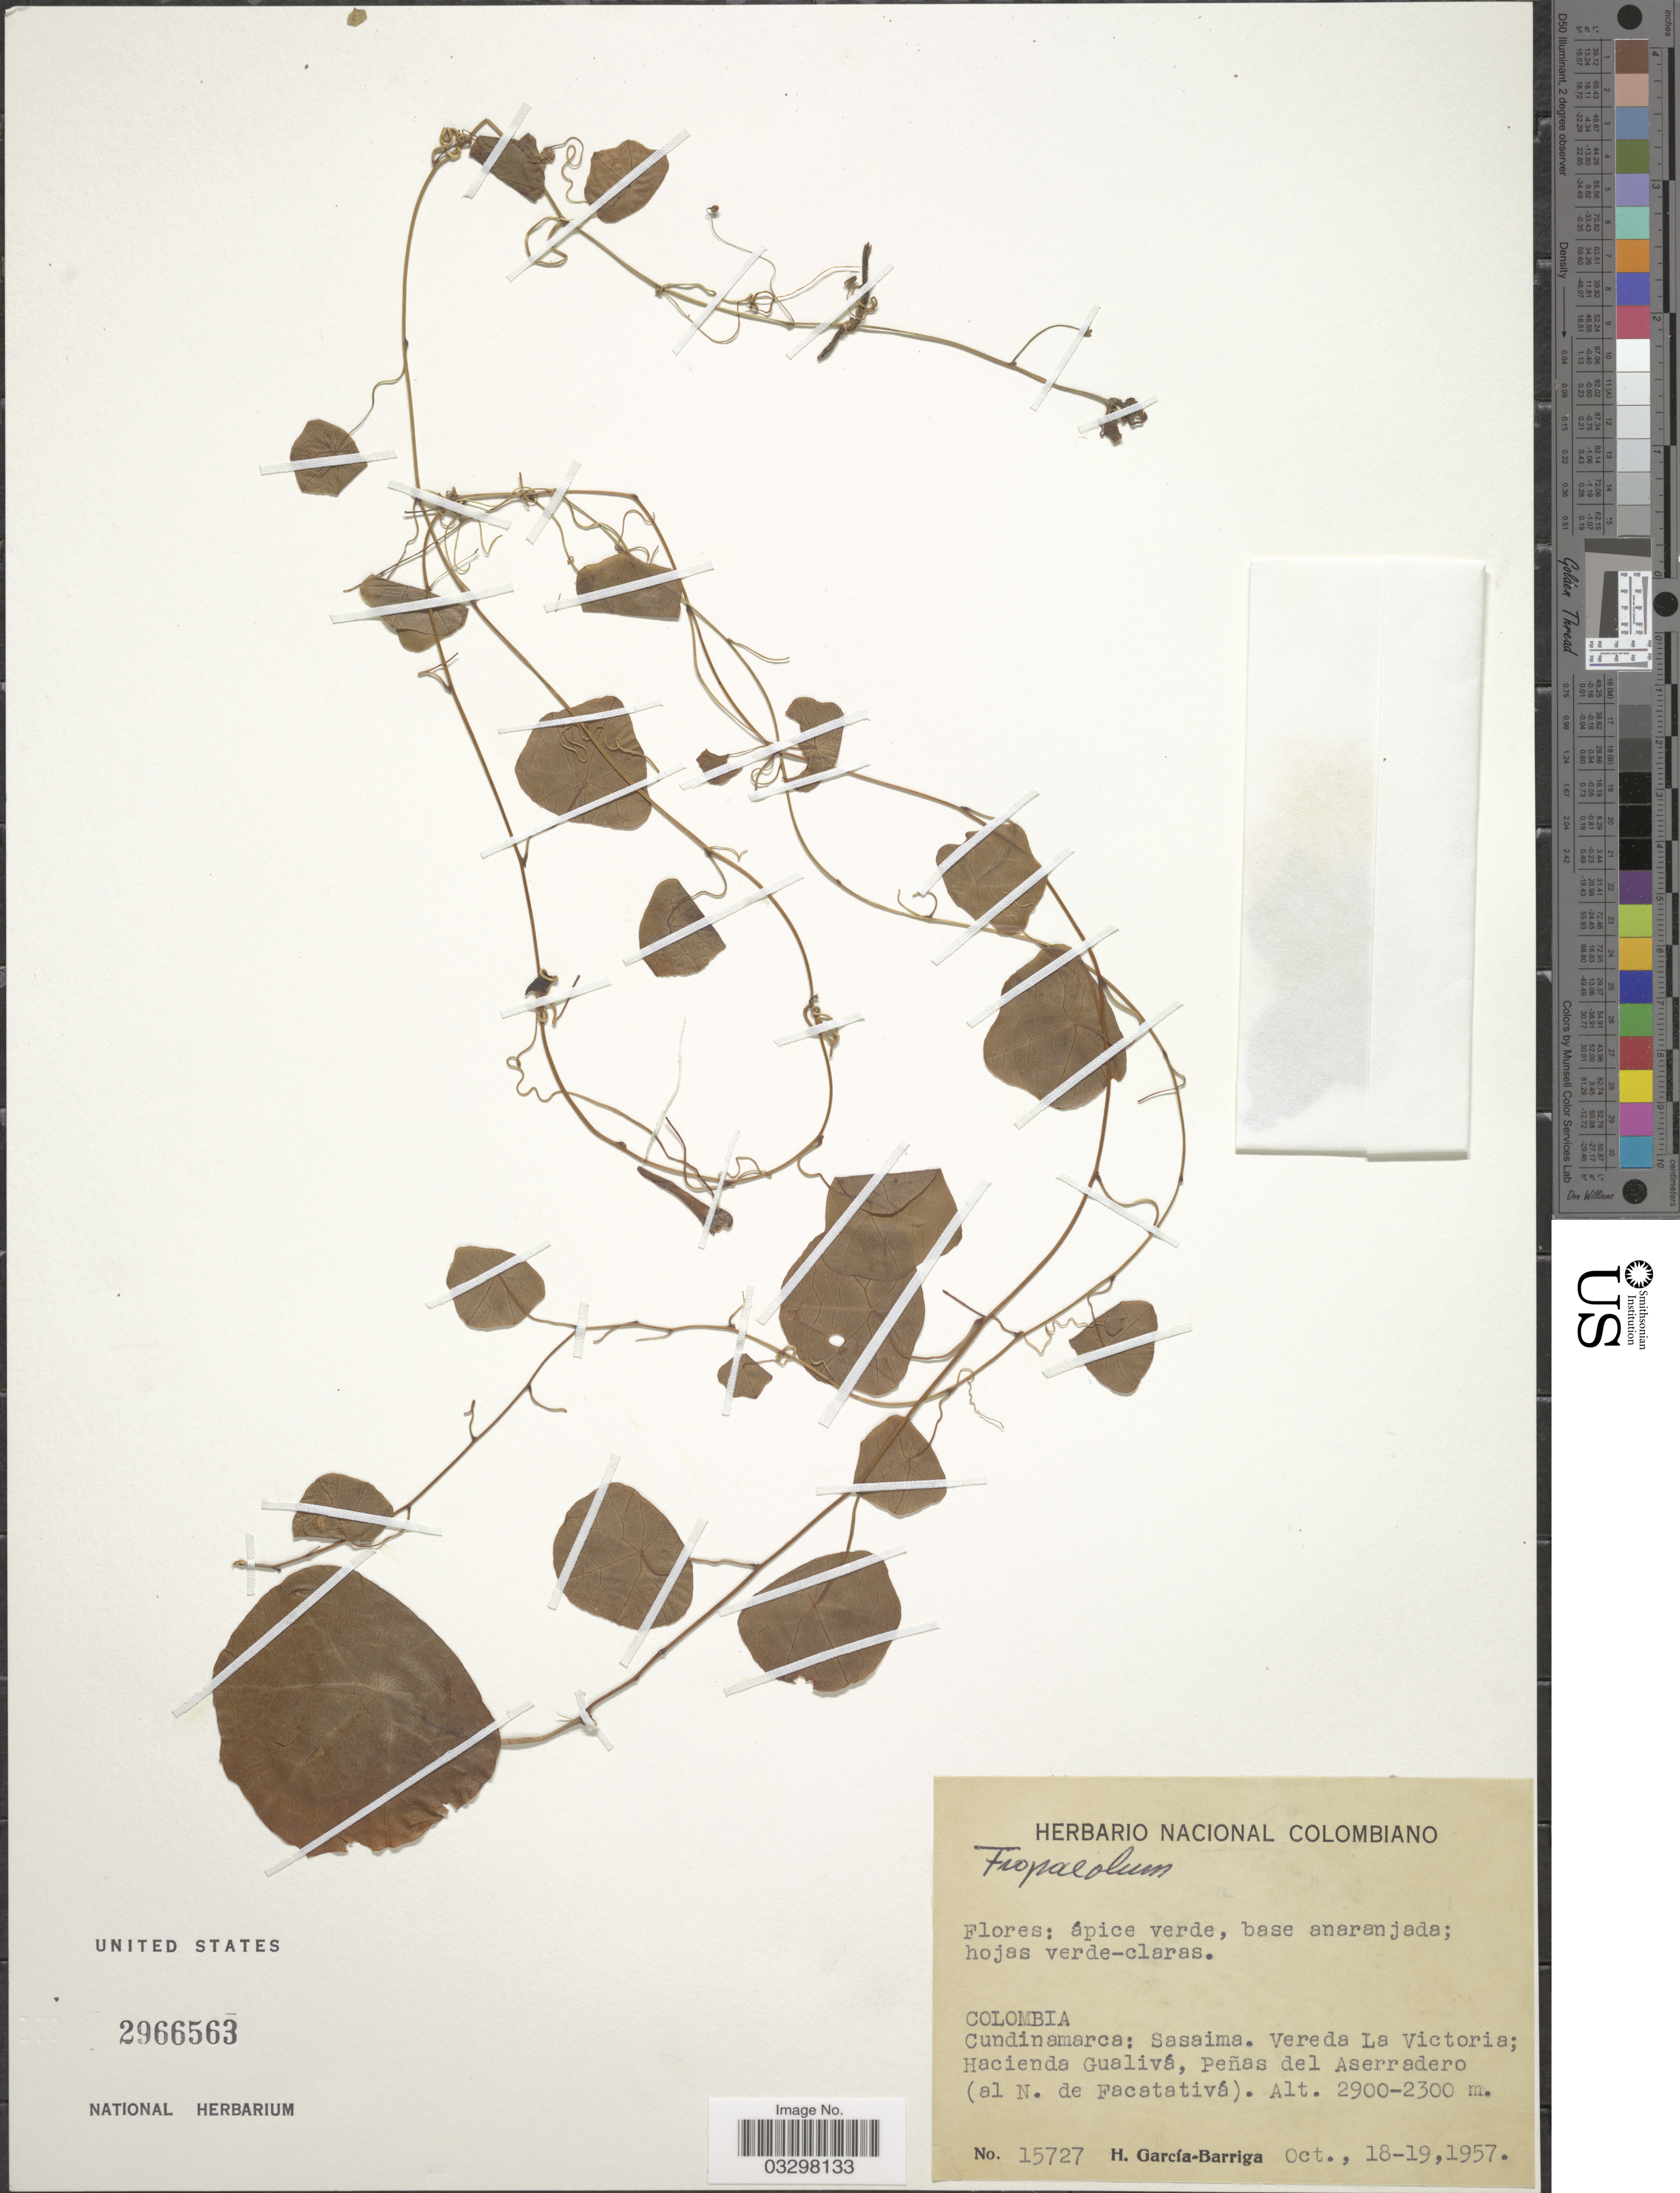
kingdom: Plantae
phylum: Tracheophyta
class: Magnoliopsida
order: Brassicales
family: Tropaeolaceae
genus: Tropaeolum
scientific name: Tropaeolum sp.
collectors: H. García Barriga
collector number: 15727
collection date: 1957-10-18/1957-10-19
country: Colombia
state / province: Cundinamarca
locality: Sasaima. Vereda La Victoria; Hacienda Gualivá, Peñas del Aserradero (al N. de Facatativá).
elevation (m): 2300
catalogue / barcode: US 2966563